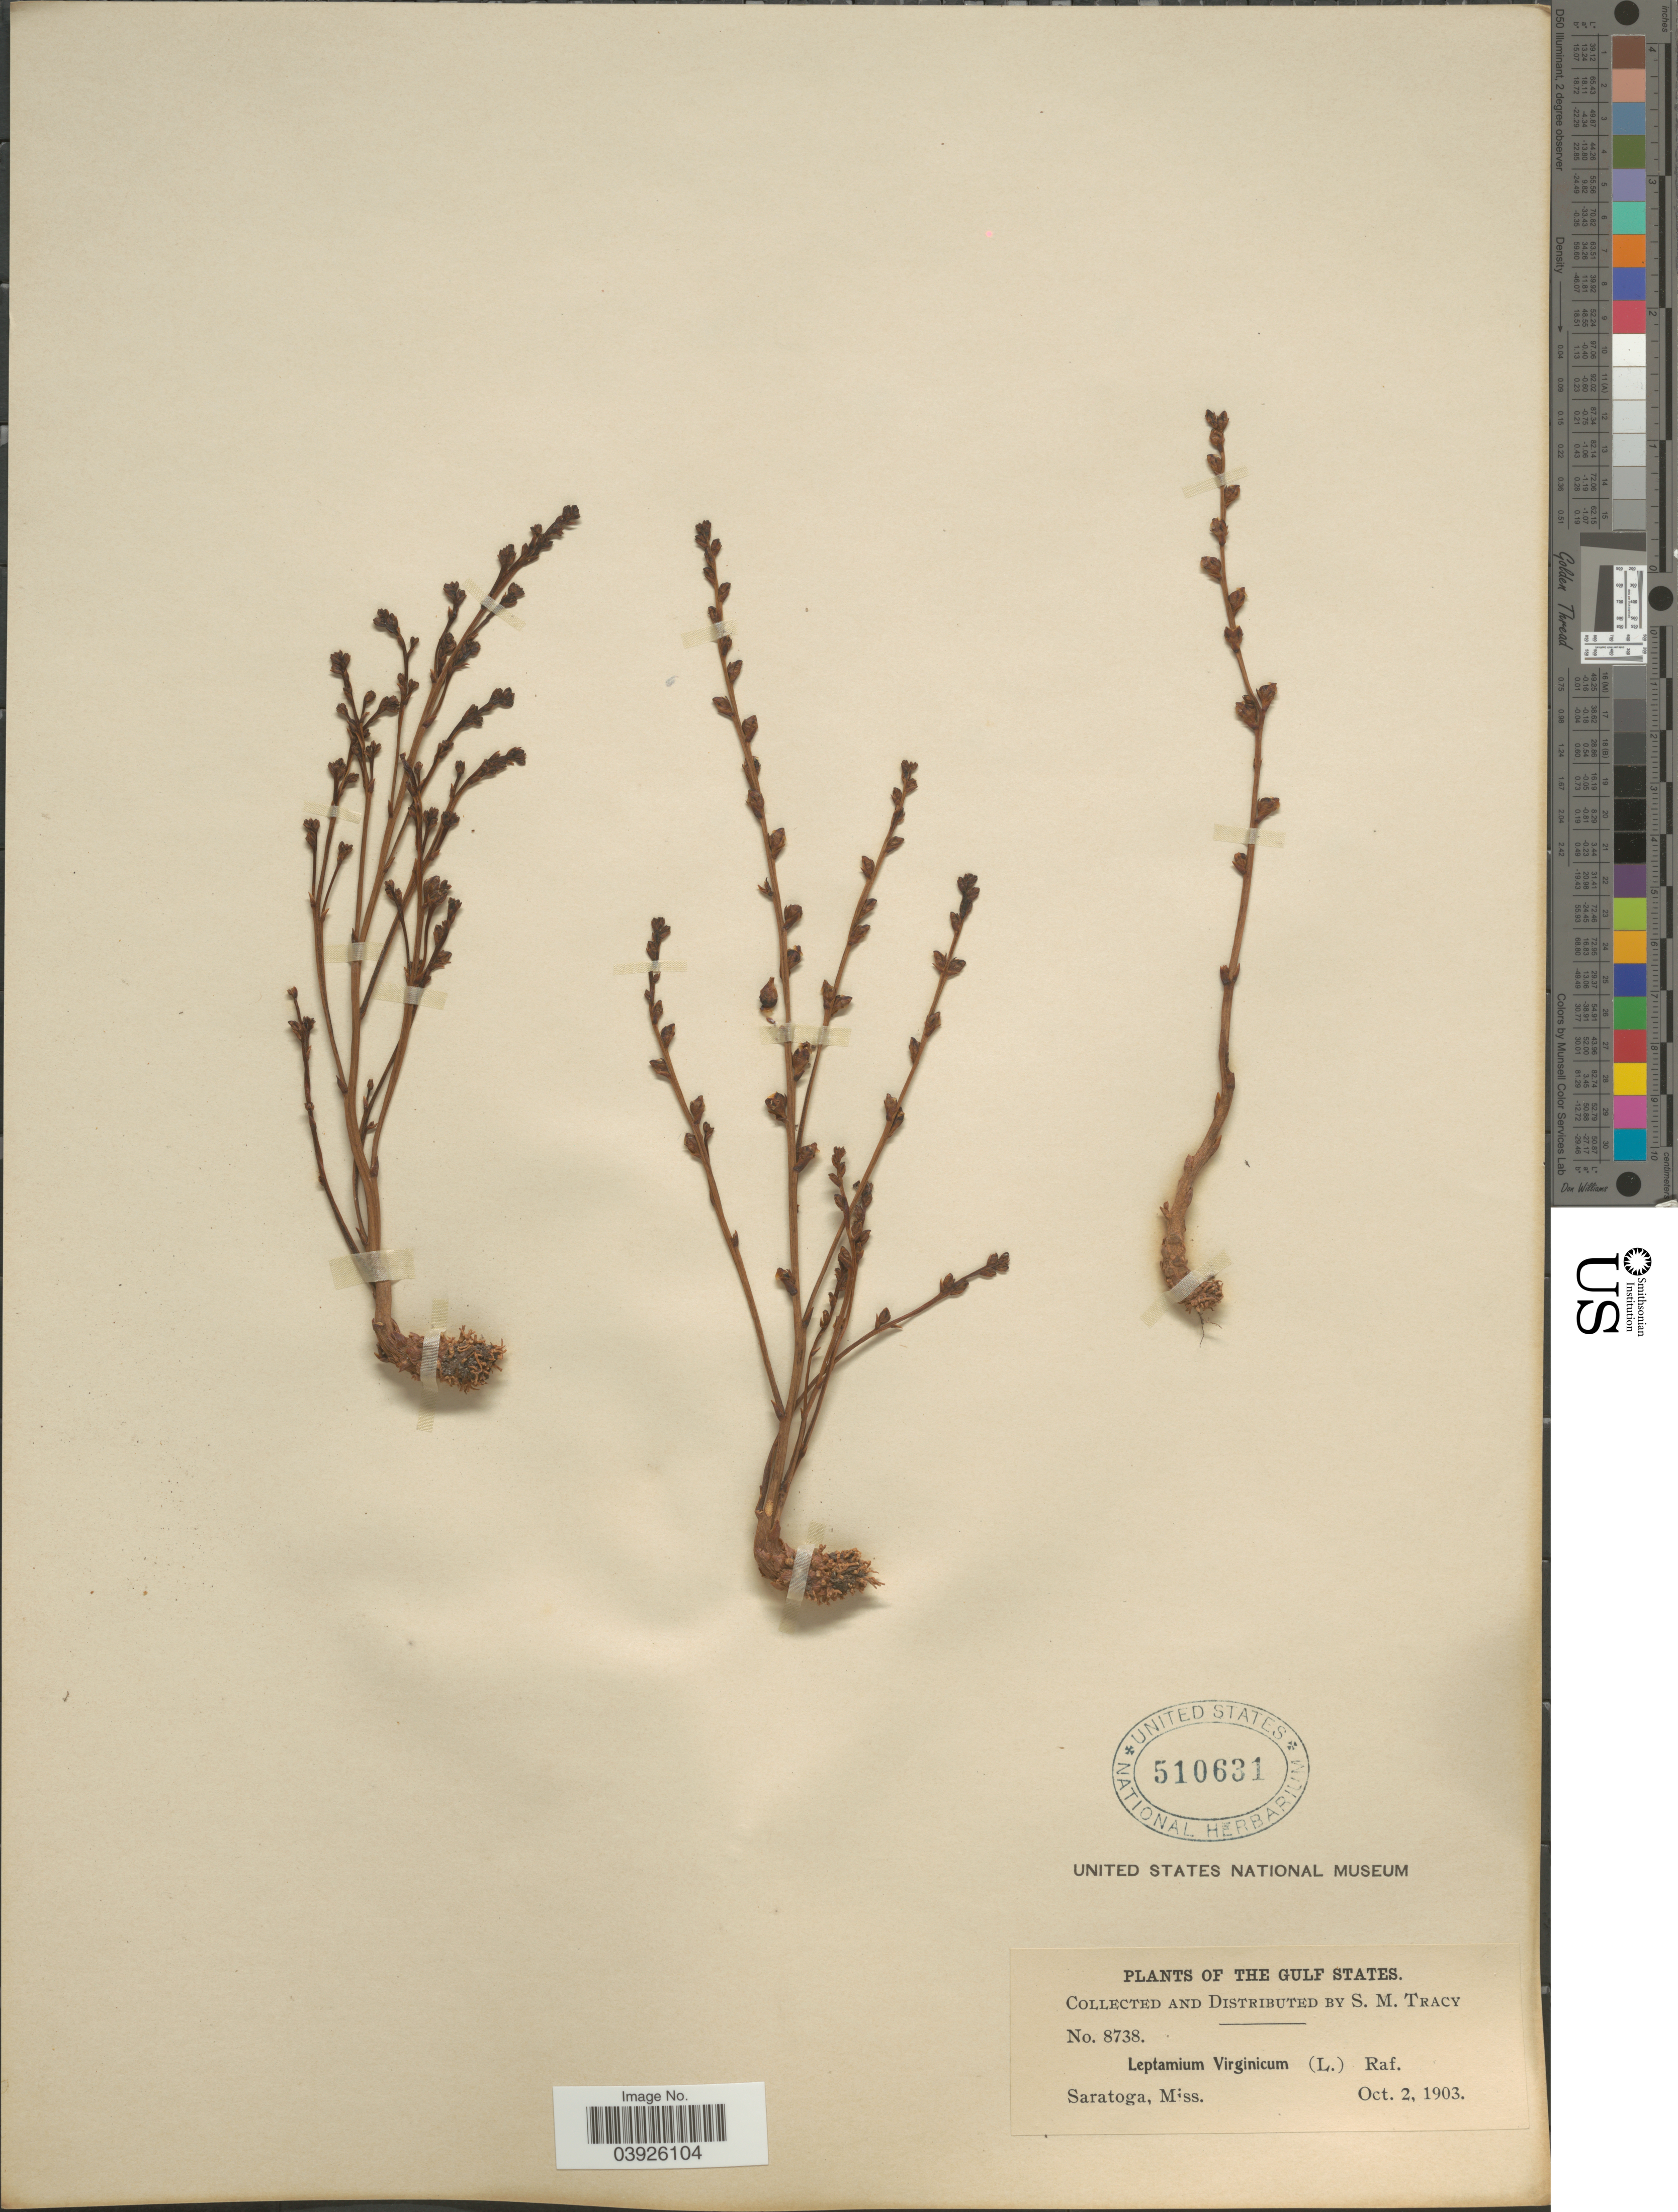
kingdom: Plantae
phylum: Tracheophyta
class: Magnoliopsida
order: Lamiales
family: Orobanchaceae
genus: Epifagus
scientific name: Epifagus virginiana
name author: (L.) W.P.C. Barton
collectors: S. M. Tracy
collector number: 8738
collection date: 1903-10-02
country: United States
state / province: Mississippi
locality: Gulf States. Saratoga.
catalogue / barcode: US 510631